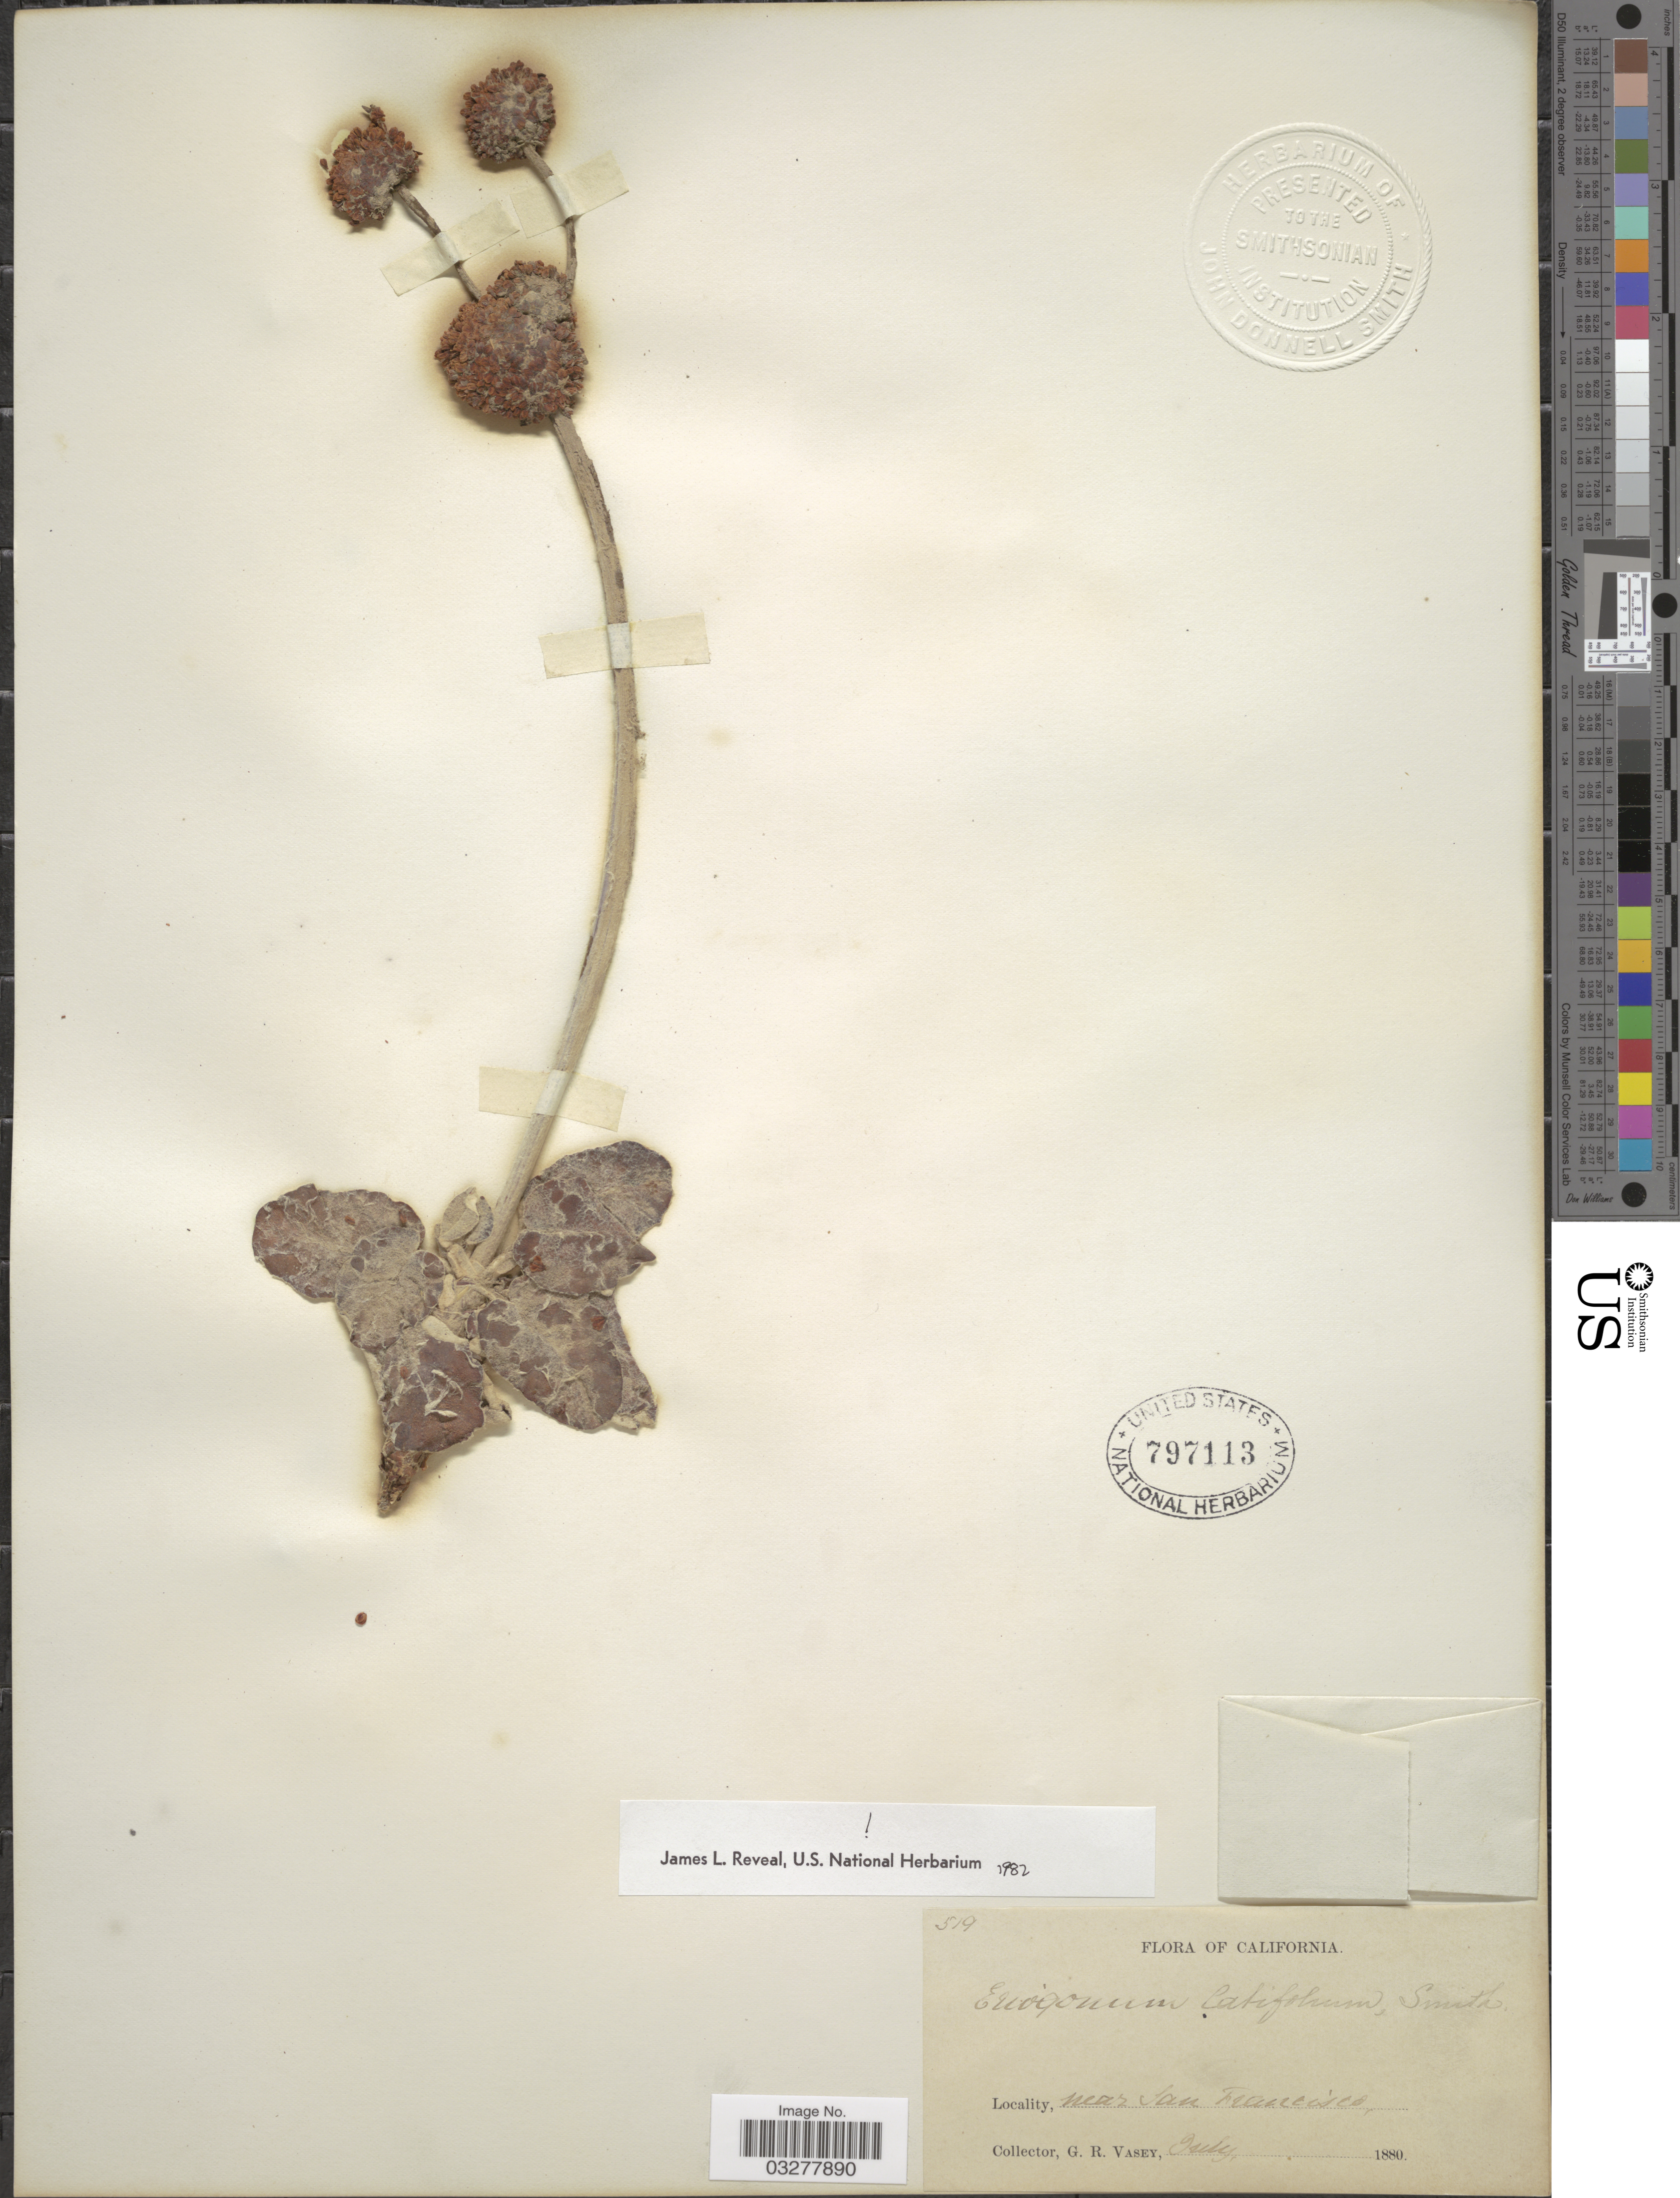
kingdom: Plantae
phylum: Tracheophyta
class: Magnoliopsida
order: Caryophyllales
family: Polygonaceae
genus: Eriogonum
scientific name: Eriogonum latifolium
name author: Sm.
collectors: G. R. Vasey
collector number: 519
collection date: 1880-07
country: United States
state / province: California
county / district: San Francisco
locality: Near San Francisco.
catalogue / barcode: US 797113